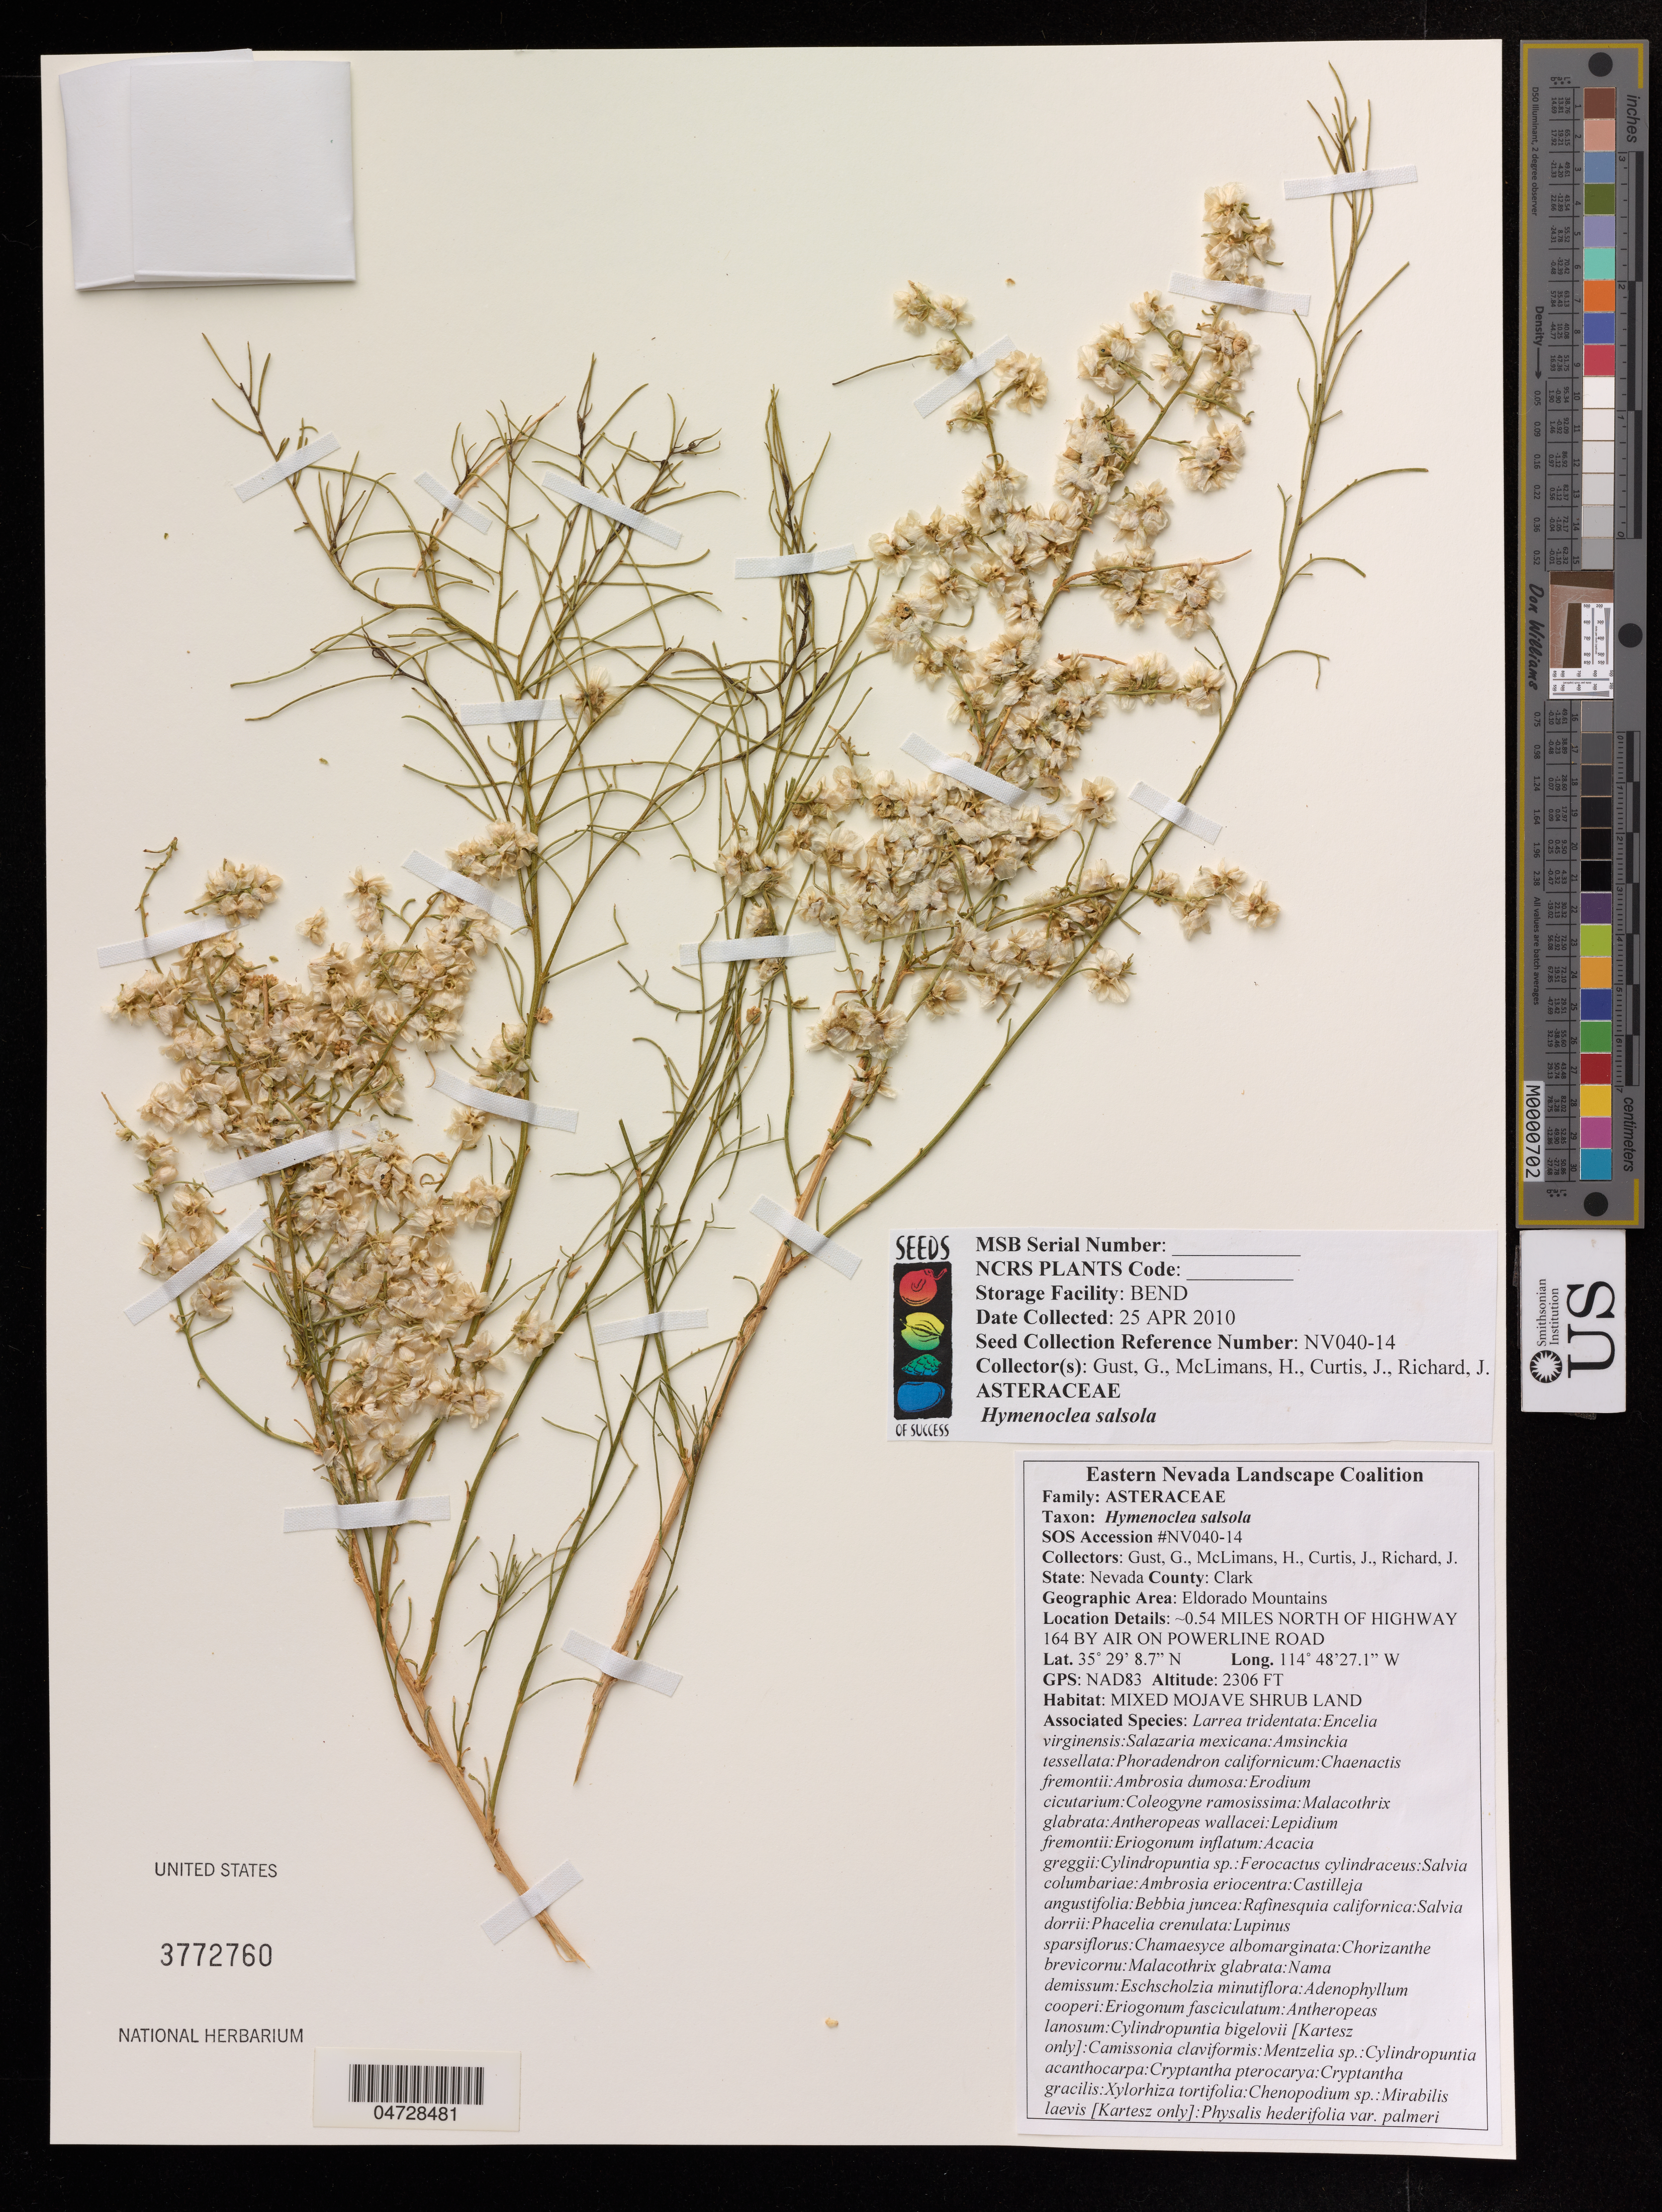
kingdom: Plantae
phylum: Tracheophyta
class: Magnoliopsida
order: Asterales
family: Asteraceae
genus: Hymenoclea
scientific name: Hymenoclea salsola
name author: Torr. & A. Gray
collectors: G. Gust, H. McLimans, J. Curtis & J. Richard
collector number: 3772760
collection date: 2010-04-25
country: United States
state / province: Nevada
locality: County: Clark. Eldorado Mountains, ~0.54 miles North of Highway 1645 by air on powerline road.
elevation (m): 703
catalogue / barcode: US 3772760